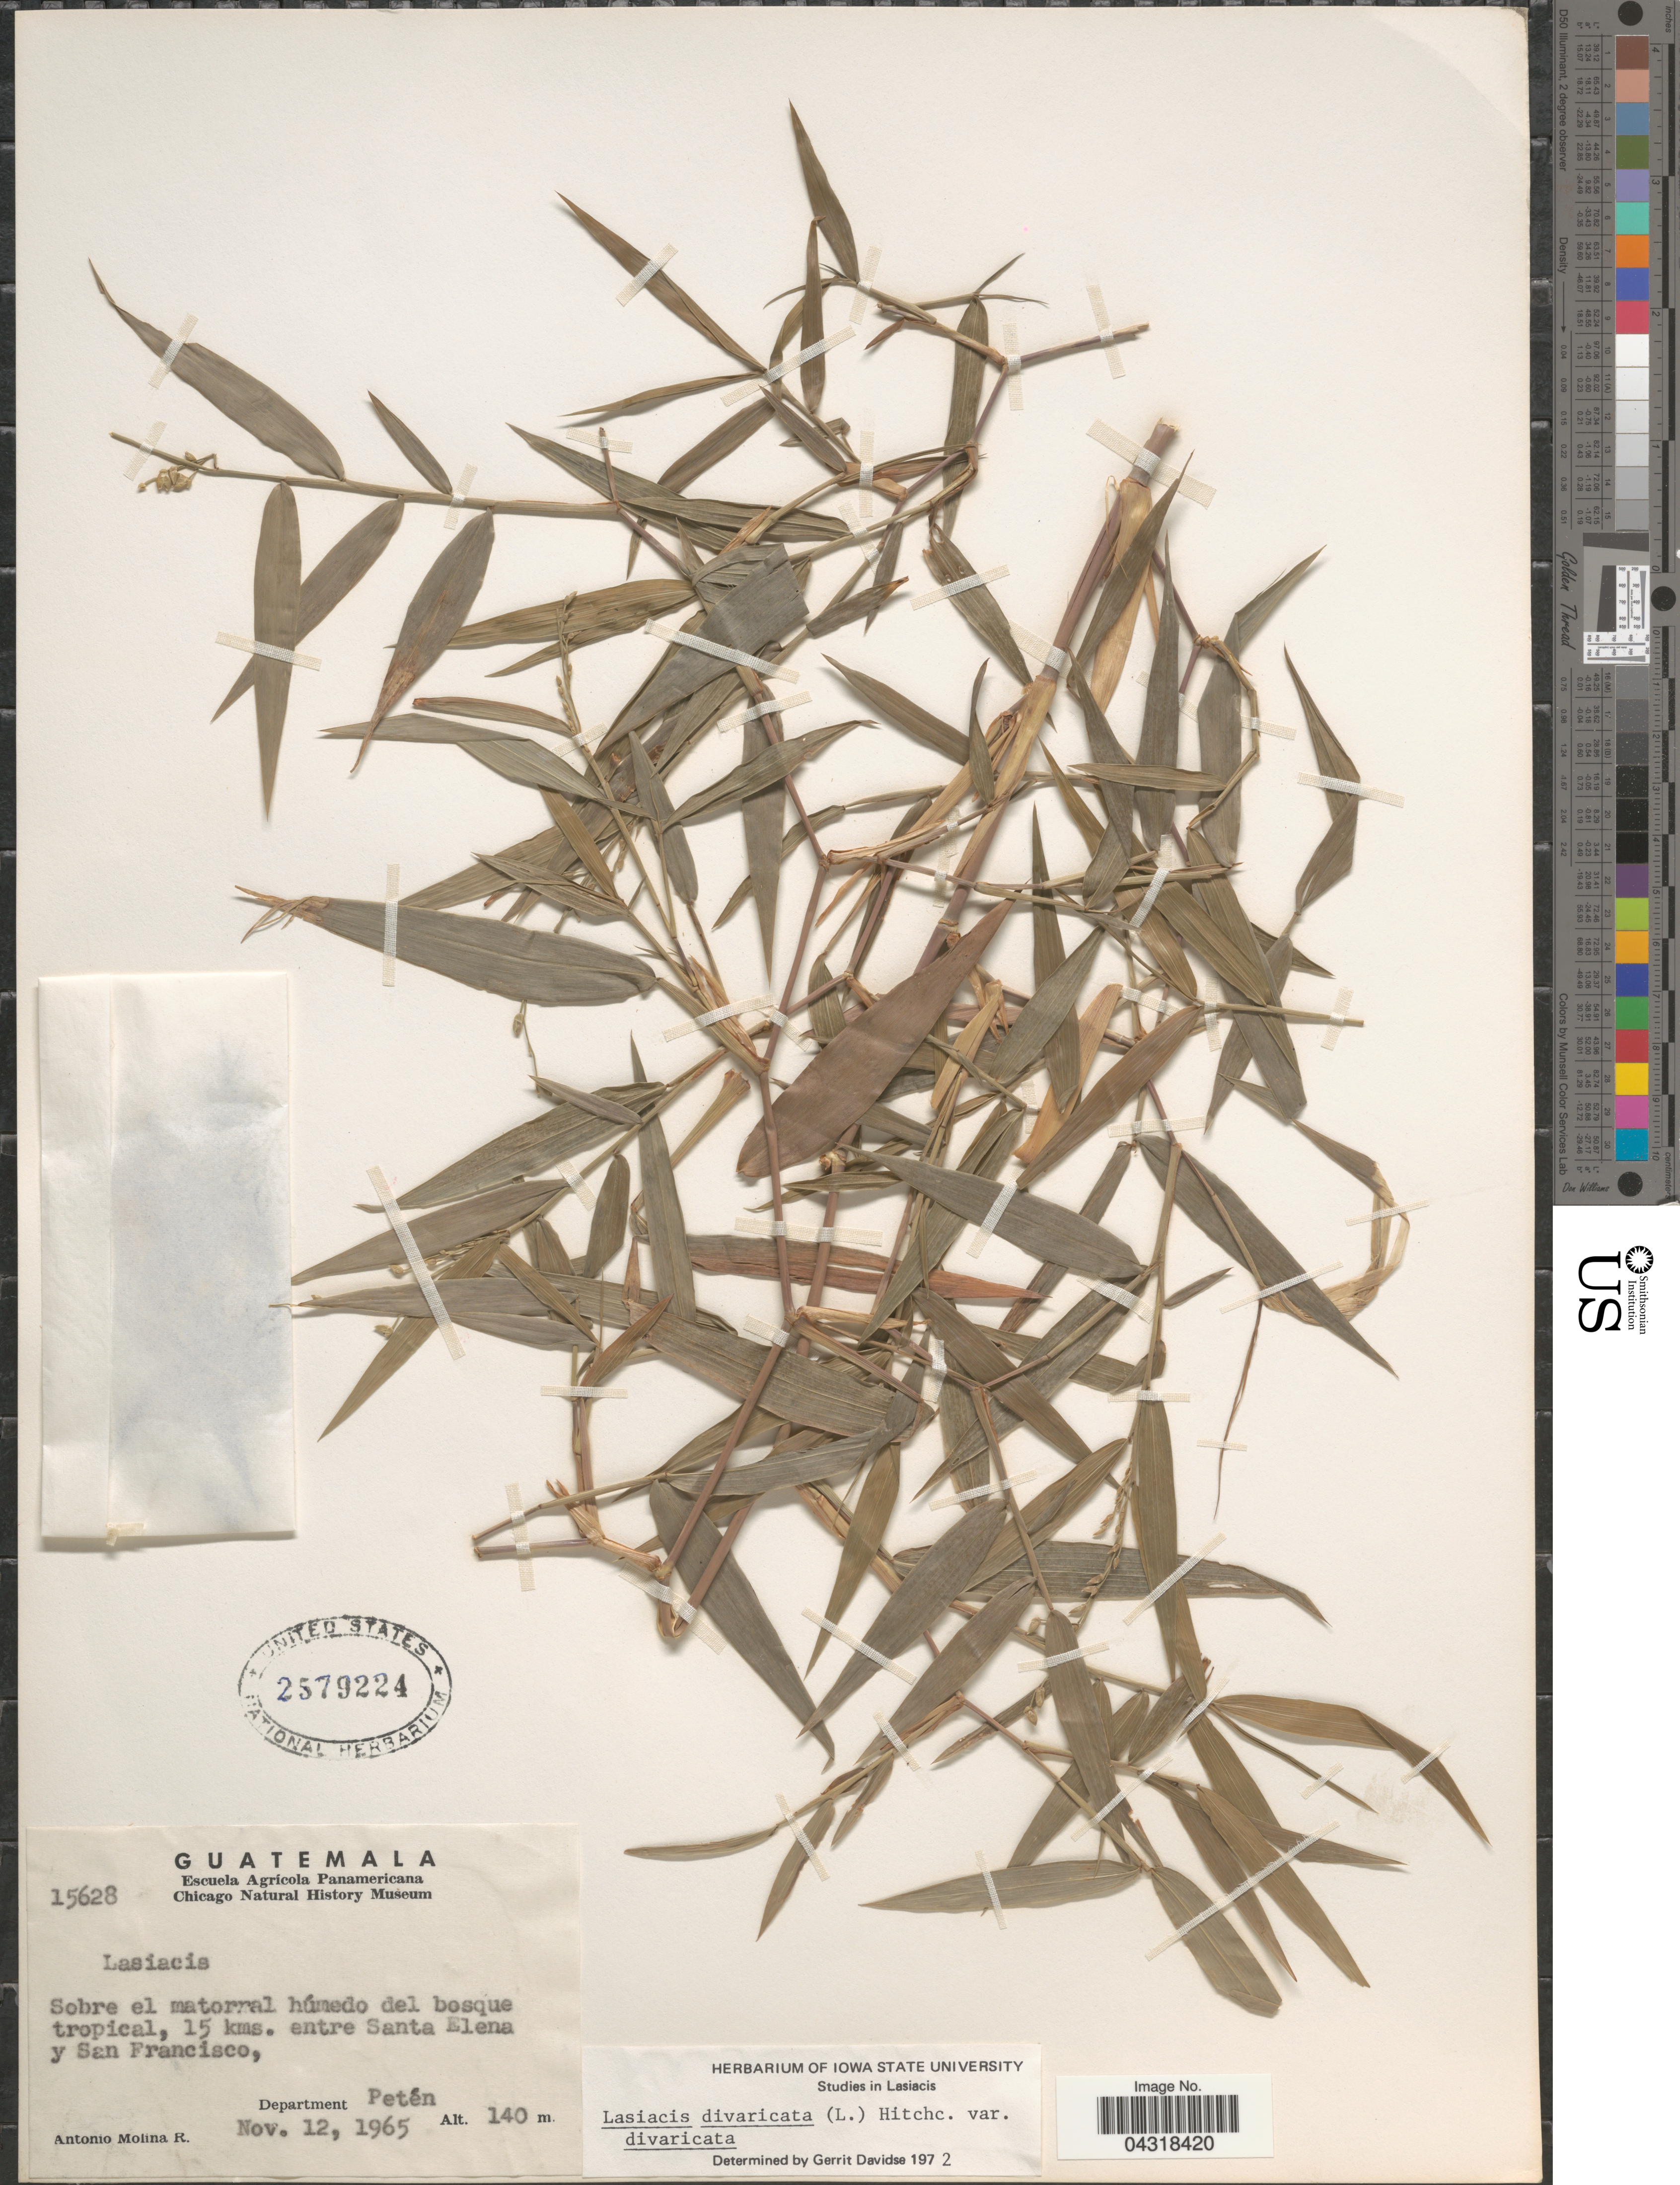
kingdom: Plantae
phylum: Tracheophyta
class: Liliopsida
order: Poales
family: Poaceae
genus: Lasiacis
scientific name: Lasiacis divaricata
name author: (L.) Hitchc.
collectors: A. Molina R.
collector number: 15628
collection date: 1965-11-12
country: Guatemala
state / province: El Peten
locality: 15 kms. entre Santa Elena y San Francisco, Department Petén.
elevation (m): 140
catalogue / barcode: US 2579224